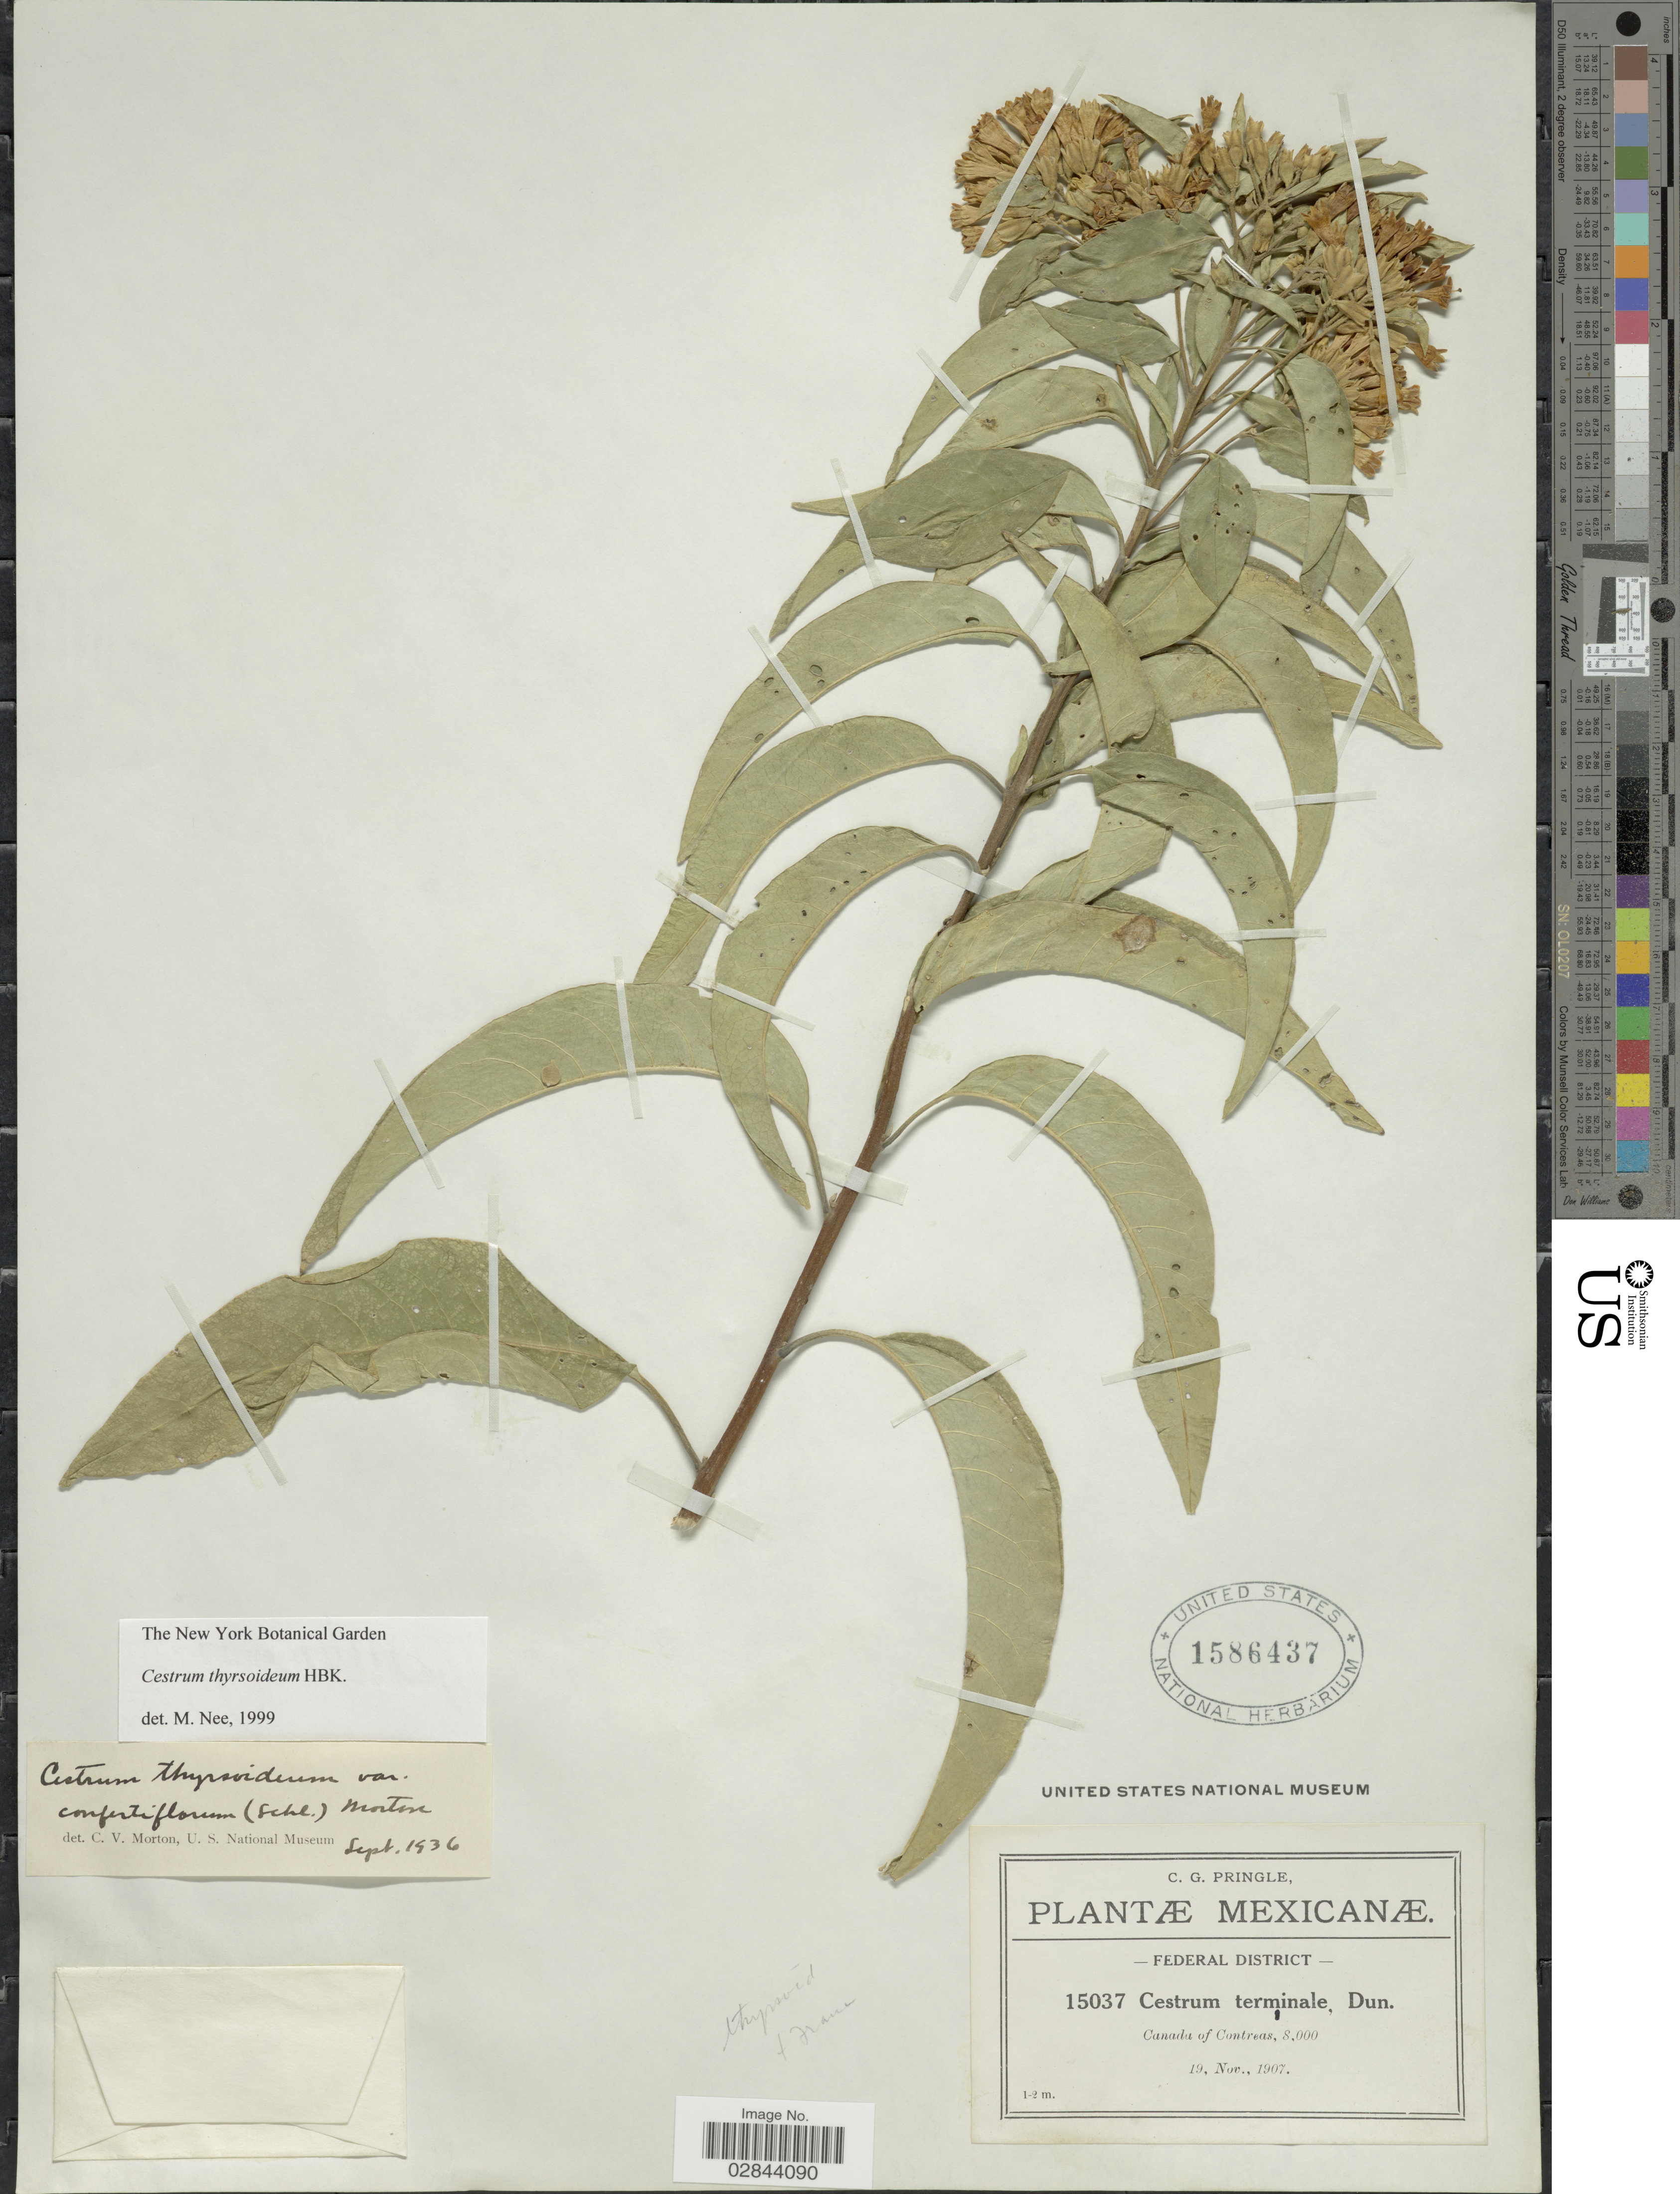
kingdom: Plantae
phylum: Tracheophyta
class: Magnoliopsida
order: Solanales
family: Solanaceae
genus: Cestrum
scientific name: Cestrum thyrsoideum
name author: Kunth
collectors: C. G. Pringle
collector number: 15037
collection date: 1907-11-19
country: Mexico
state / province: Distrito Federal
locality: Federal District, Canada of Contreas.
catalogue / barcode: US 1586437